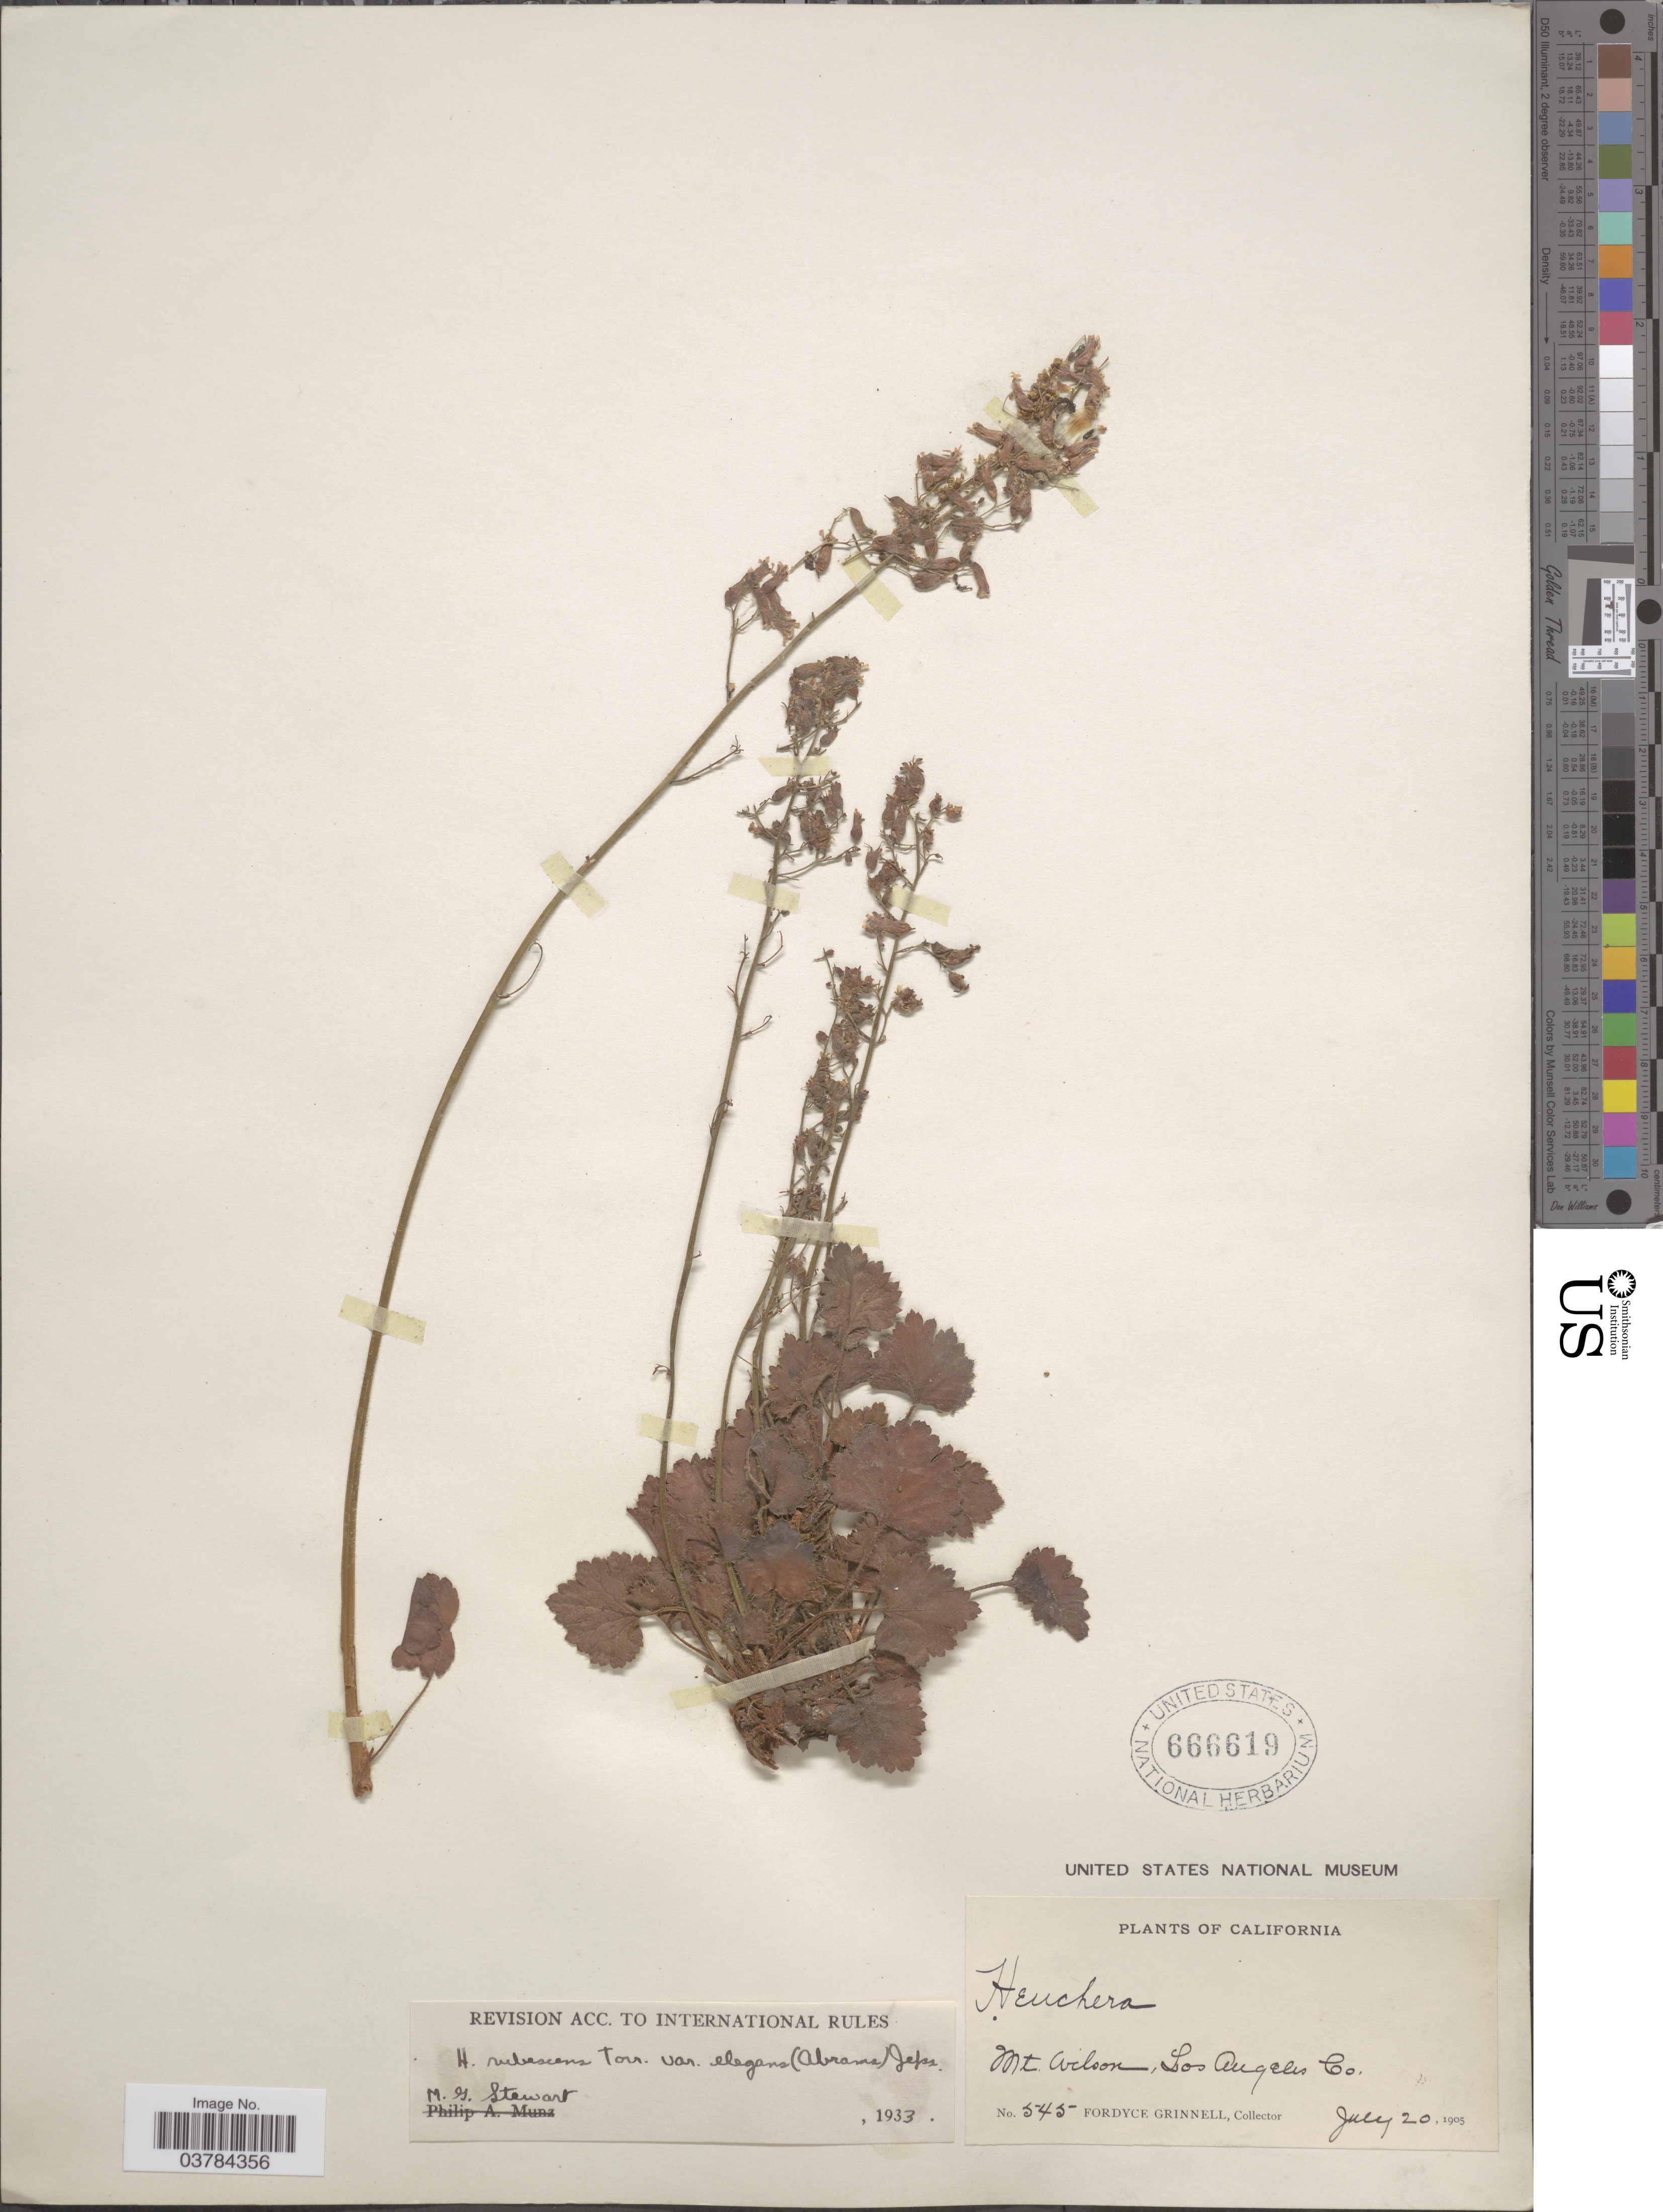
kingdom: Plantae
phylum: Tracheophyta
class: Magnoliopsida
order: Saxifragales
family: Saxifragaceae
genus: Heuchera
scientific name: Heuchera elegans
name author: Abrams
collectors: F. Grinnell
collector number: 545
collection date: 1905-07-20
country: United States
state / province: California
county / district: Los Angeles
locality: Mt. Wilson, Los Angeles Co.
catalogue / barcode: US 666619